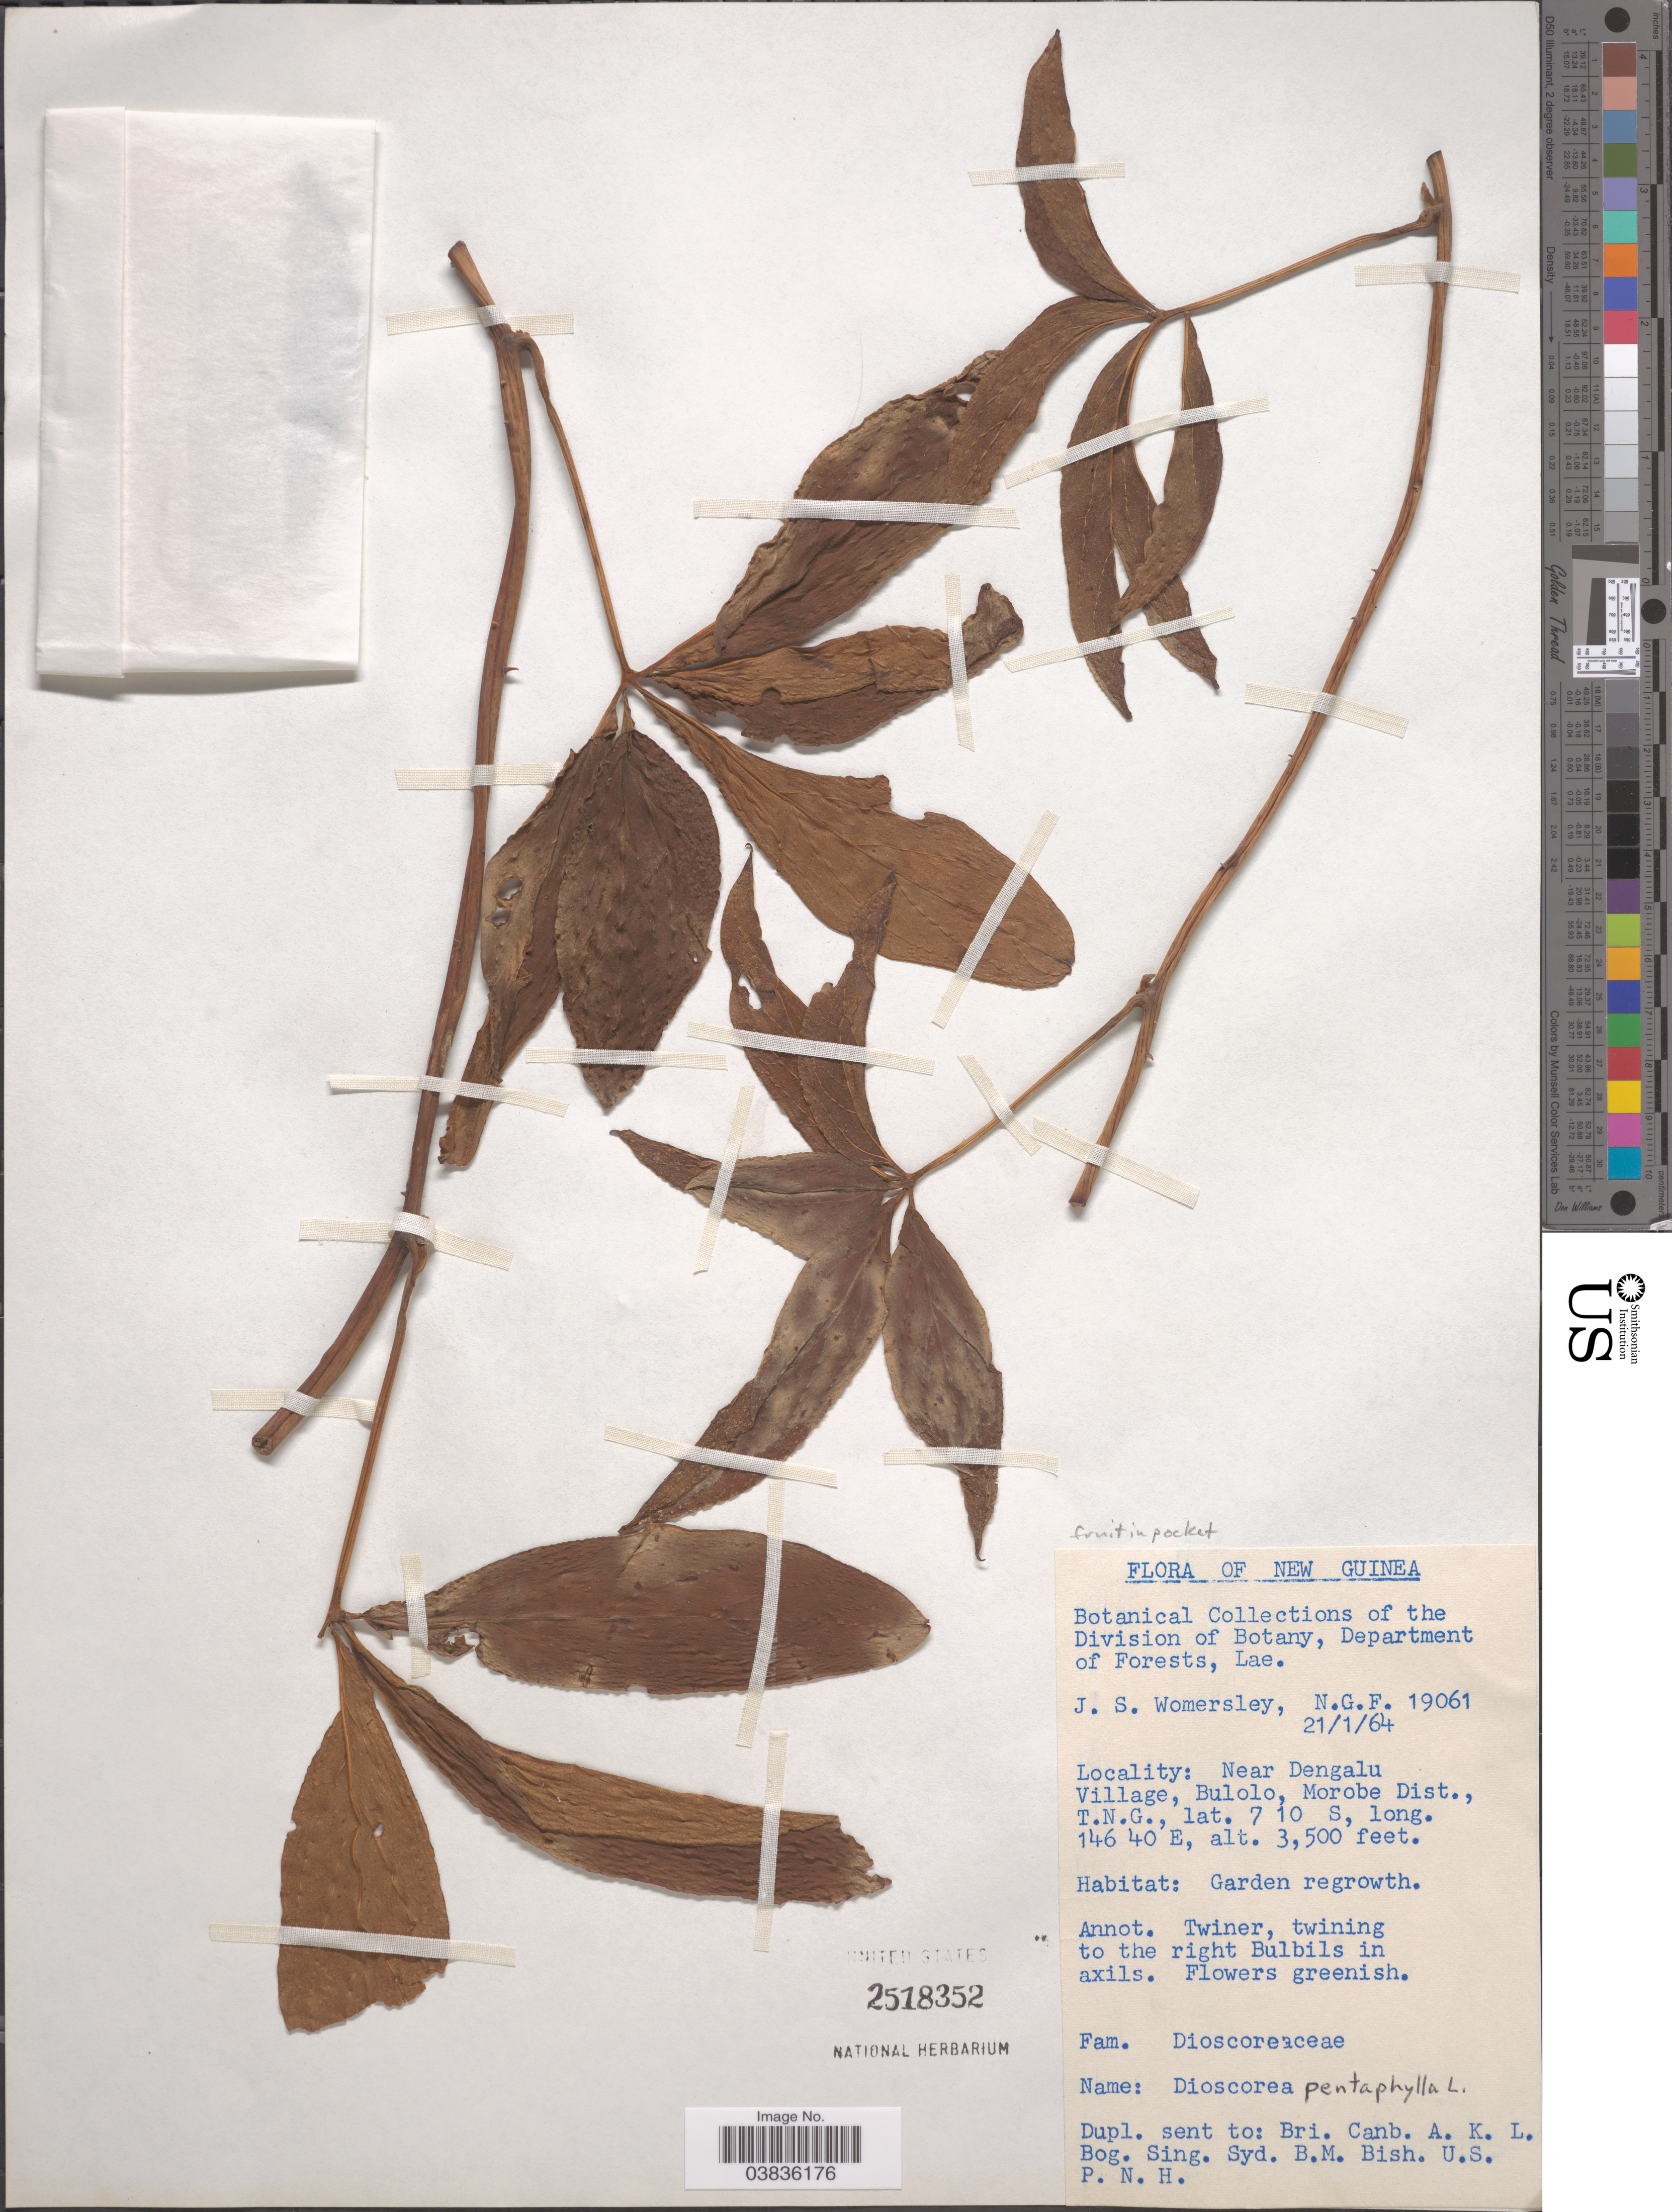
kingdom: Plantae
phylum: Tracheophyta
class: Liliopsida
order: Dioscoreales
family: Dioscoreaceae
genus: Dioscorea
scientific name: Dioscorea pentaphylla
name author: L.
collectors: J. S. Womersley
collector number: NGF 19061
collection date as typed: Transcribed d/m/y: 21/1/64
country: Papua New Guinea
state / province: Morobe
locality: New Guinea. Near Dengalu Village, Bulolo, Morobe Dist., T.N.G.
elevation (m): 1067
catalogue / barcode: US 2518352